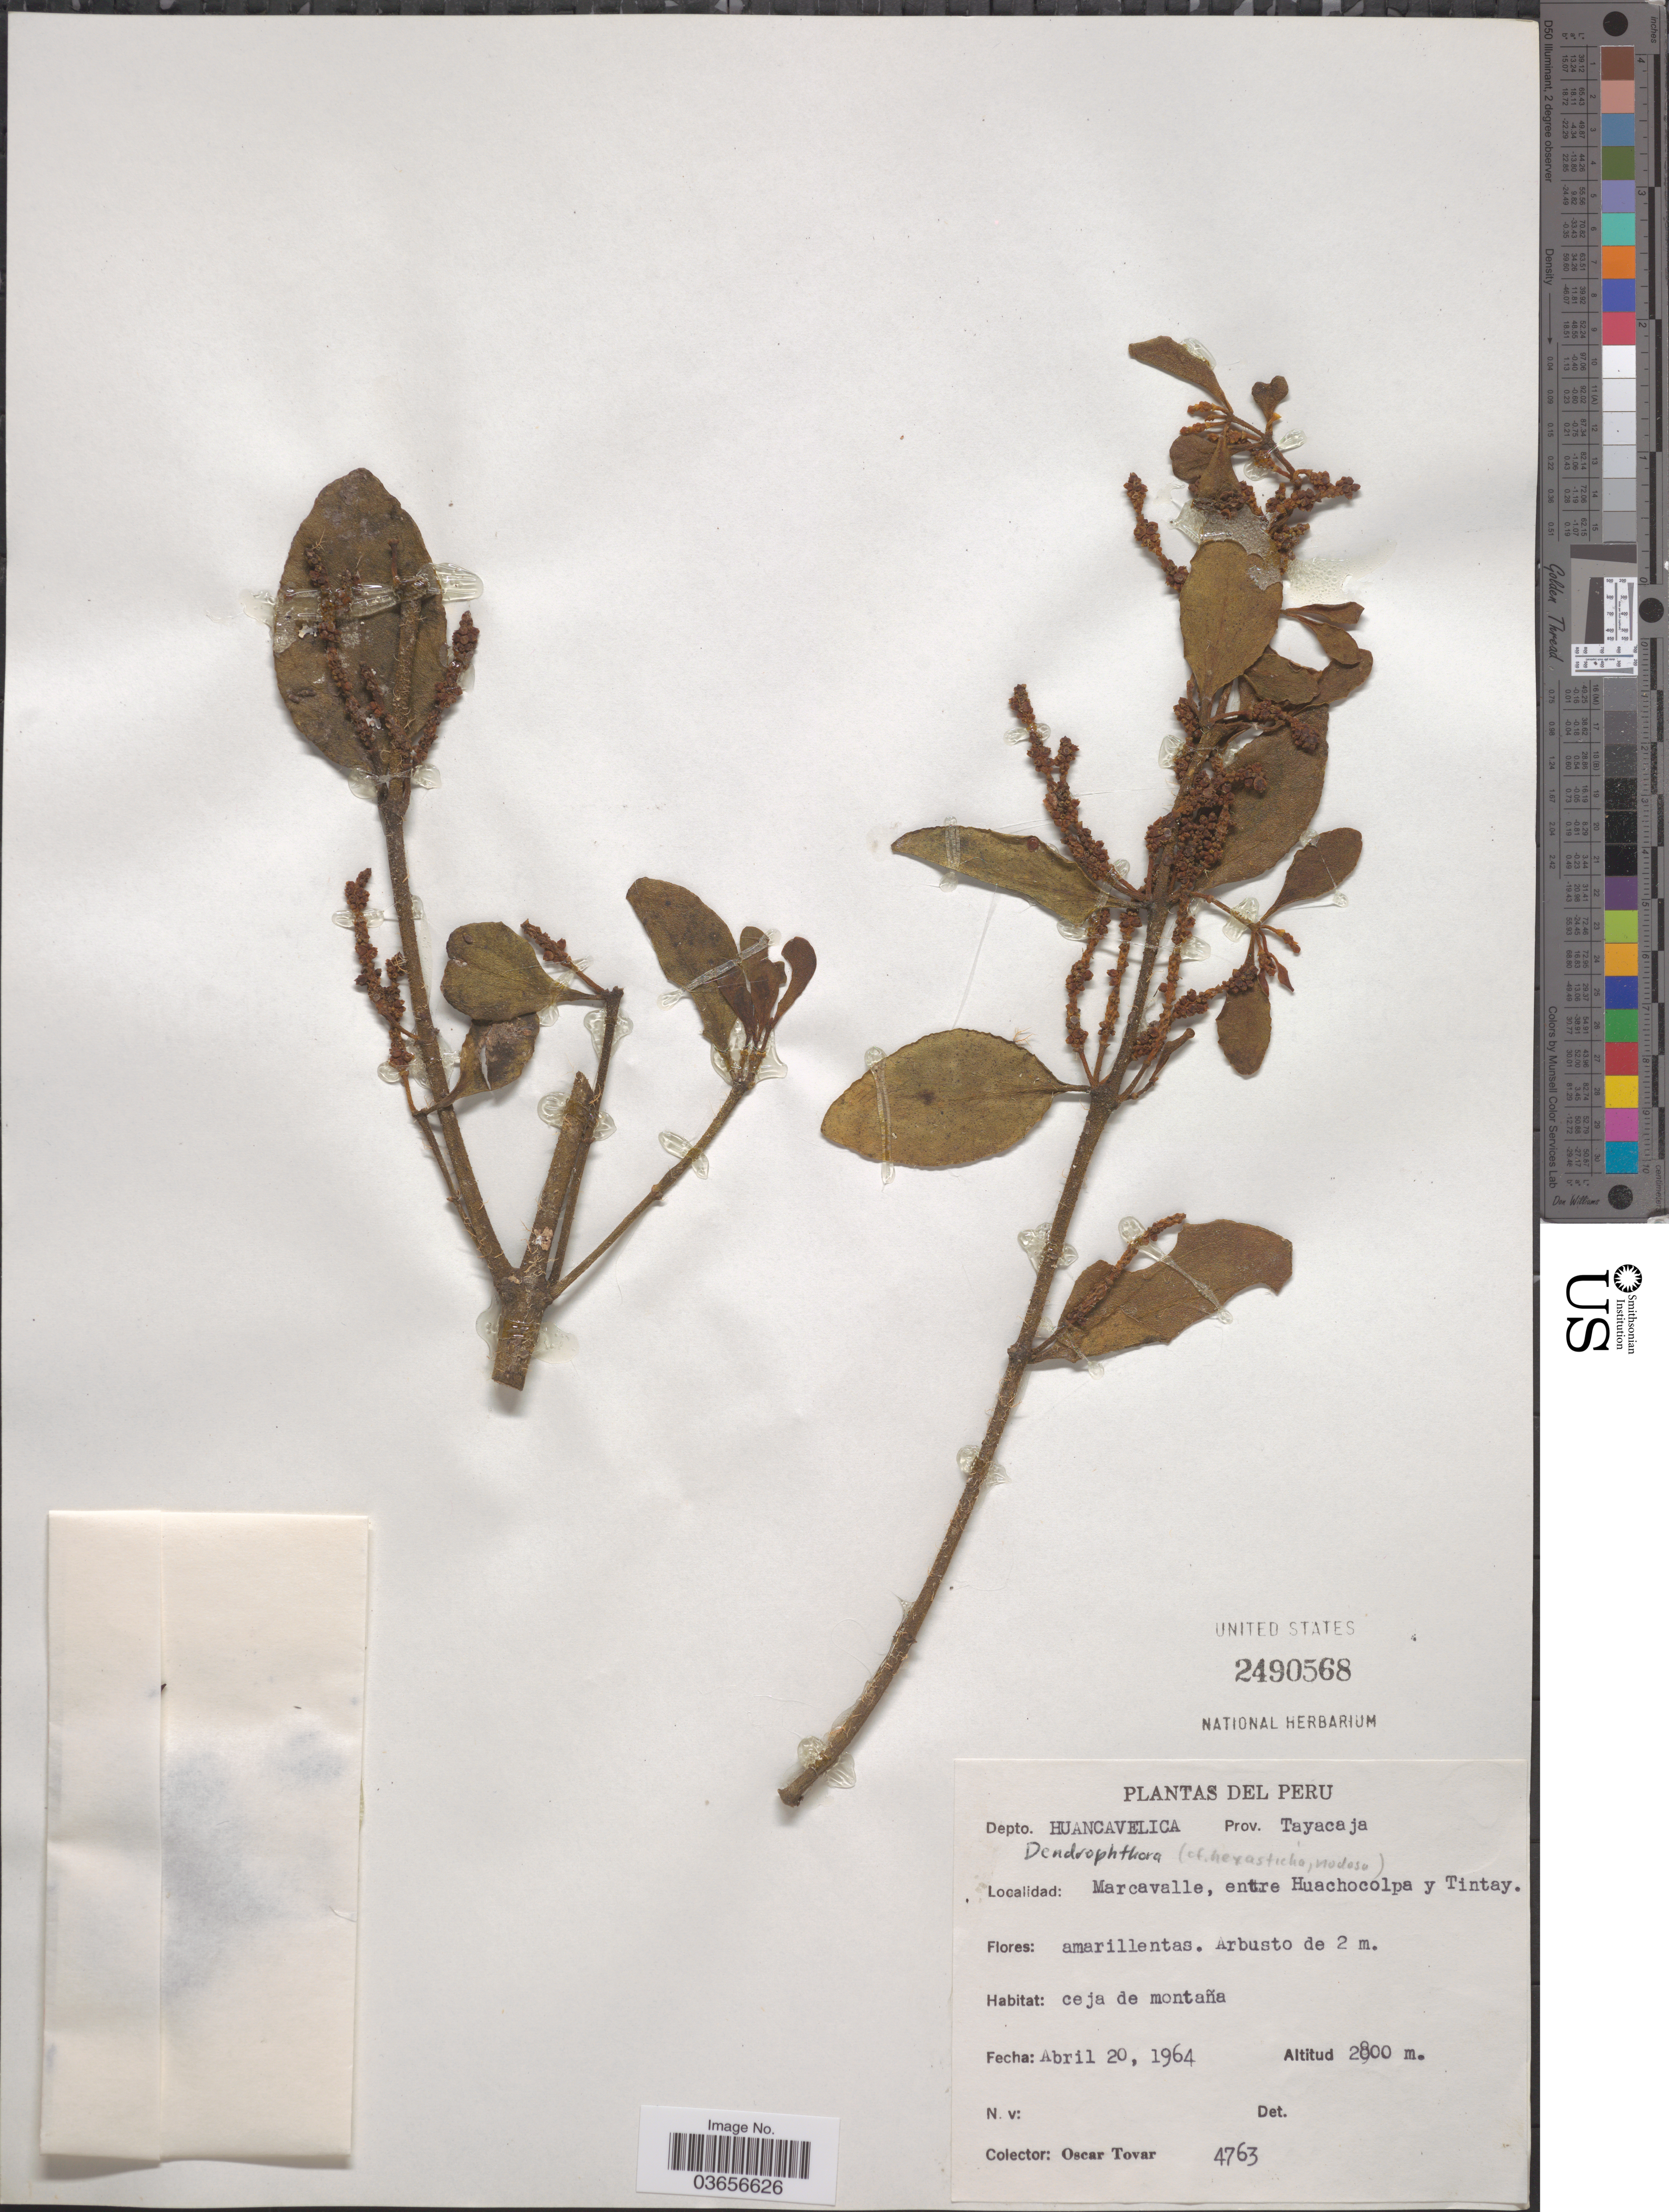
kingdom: Plantae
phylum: Tracheophyta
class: Magnoliopsida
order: Santalales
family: Viscaceae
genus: Dendrophthora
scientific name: Dendrophthora sp.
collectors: Ó. Tovar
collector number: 4763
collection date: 1964-04-20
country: Peru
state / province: Huancavelica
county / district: Tayacaja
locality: Depto. Huancavelica, Prov. Tayacaja. Marcavalle, entre Huachocolpa y Tintay.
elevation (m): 2800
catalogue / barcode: US 2490568